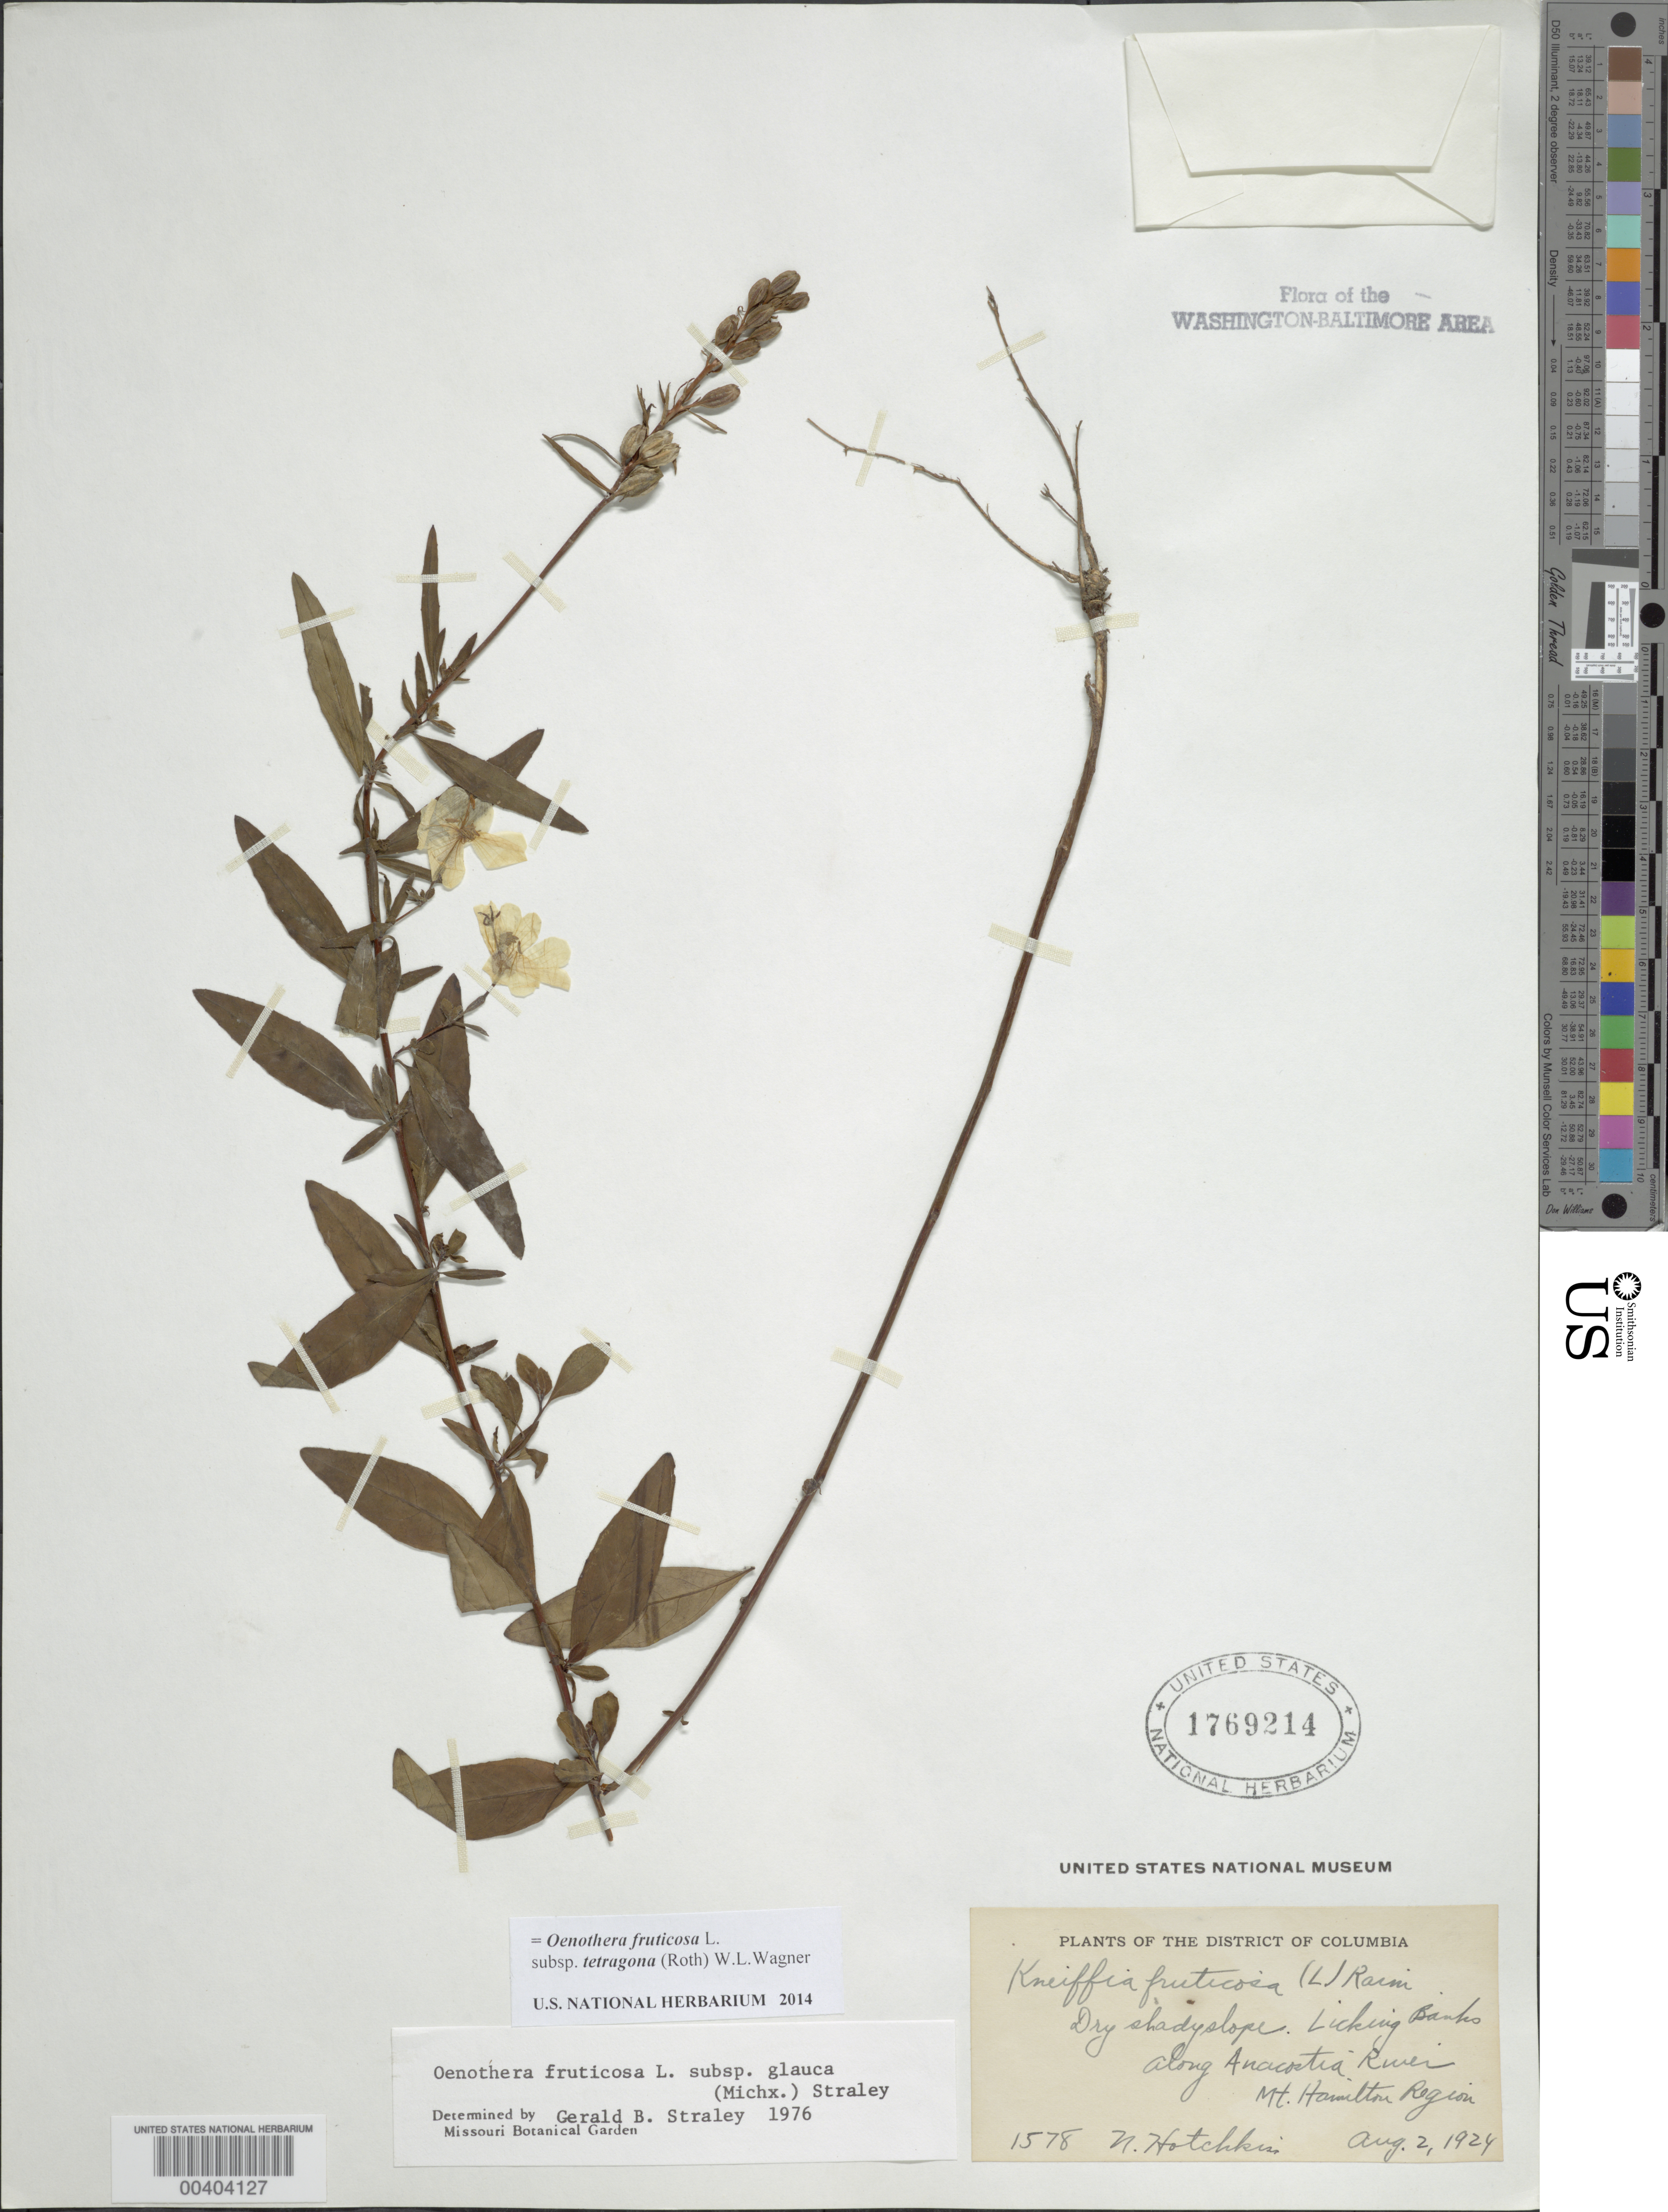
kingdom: Plantae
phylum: Tracheophyta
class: Magnoliopsida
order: Myrtales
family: Onagraceae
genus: Oenothera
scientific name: Oenothera fruticosa subsp. tetragona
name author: (Roth) W.L. Wagner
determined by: Wagner, W. L., (BOT), Smithsonian Institution - National Museum of Natural History (UNITED STATES)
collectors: N. Hotchkiss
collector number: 1578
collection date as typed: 02 Aug 1924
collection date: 1924-08-02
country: United States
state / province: District of Columbia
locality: Licking Banks, along Anacostia River, Mount Hamilton Region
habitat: Dry shady slope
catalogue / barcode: US 1769214